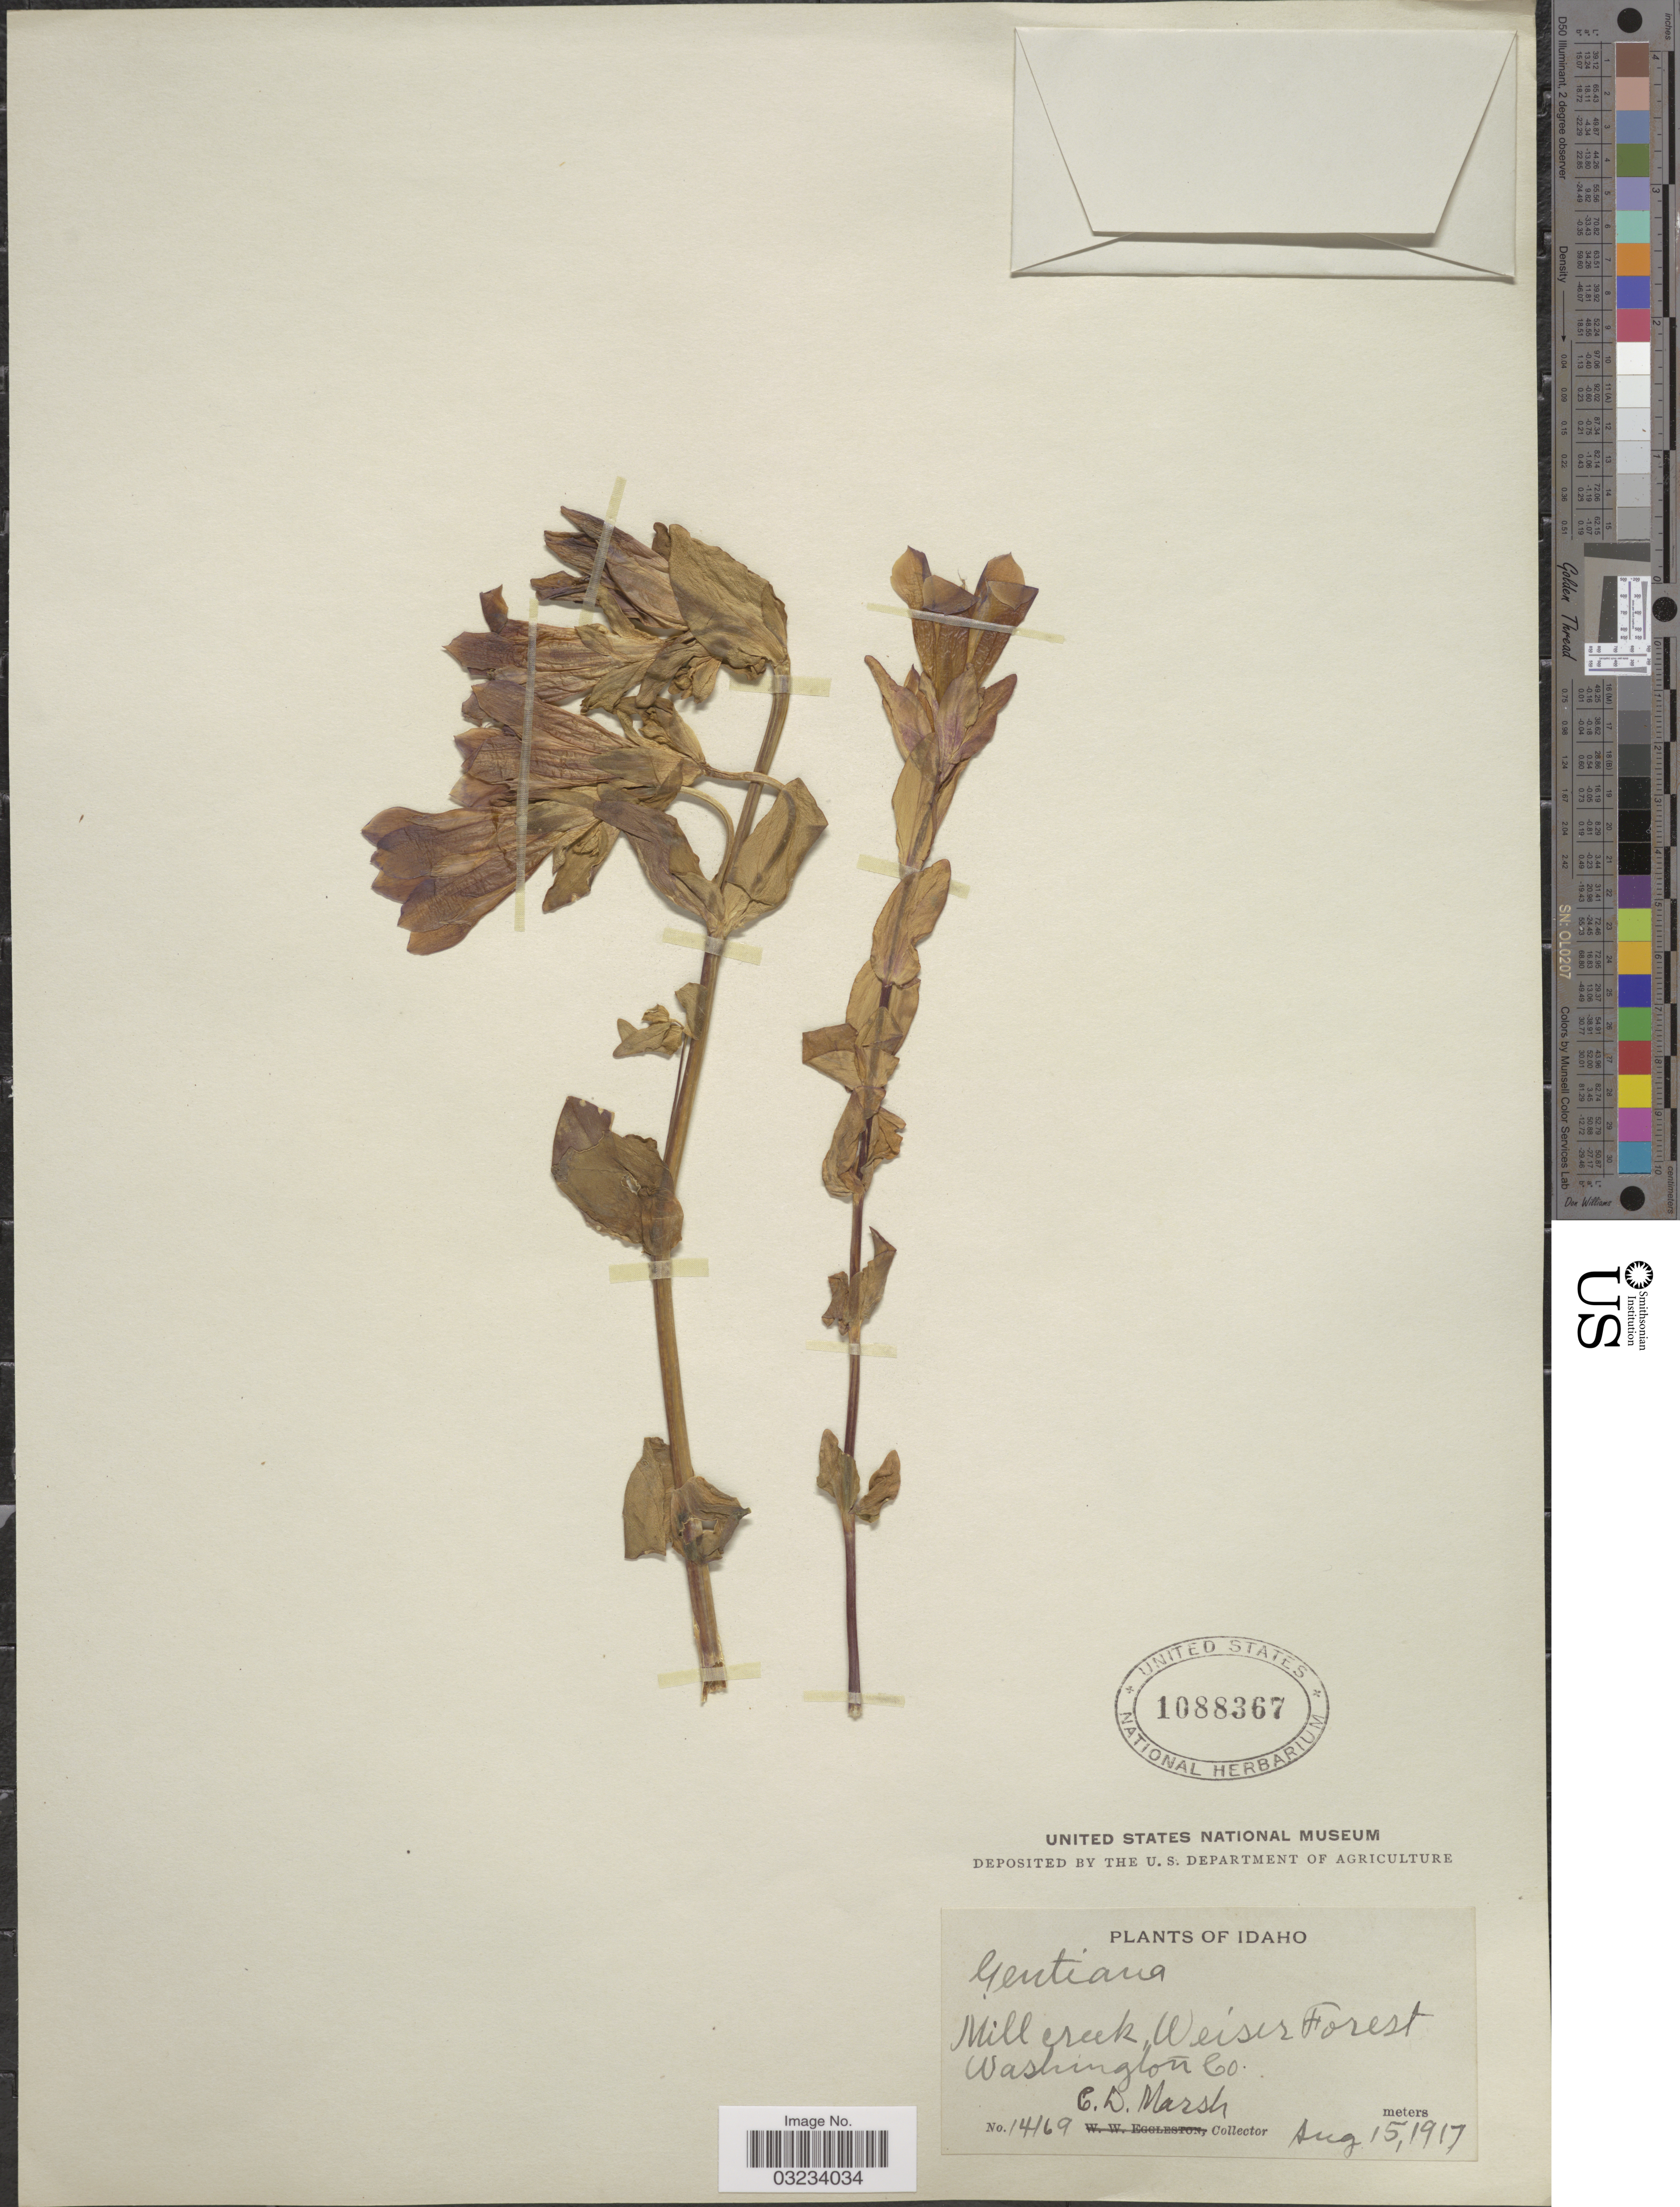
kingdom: Plantae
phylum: Tracheophyta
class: Magnoliopsida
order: Gentianales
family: Gentianaceae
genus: Gentiana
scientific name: Gentiana calycosa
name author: Griseb.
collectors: C. D. Marsh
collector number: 14169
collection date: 1917-08-15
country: United States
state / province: Idaho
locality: Mill Creek, Weiser Forest, Washington Co.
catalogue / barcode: US 1088367